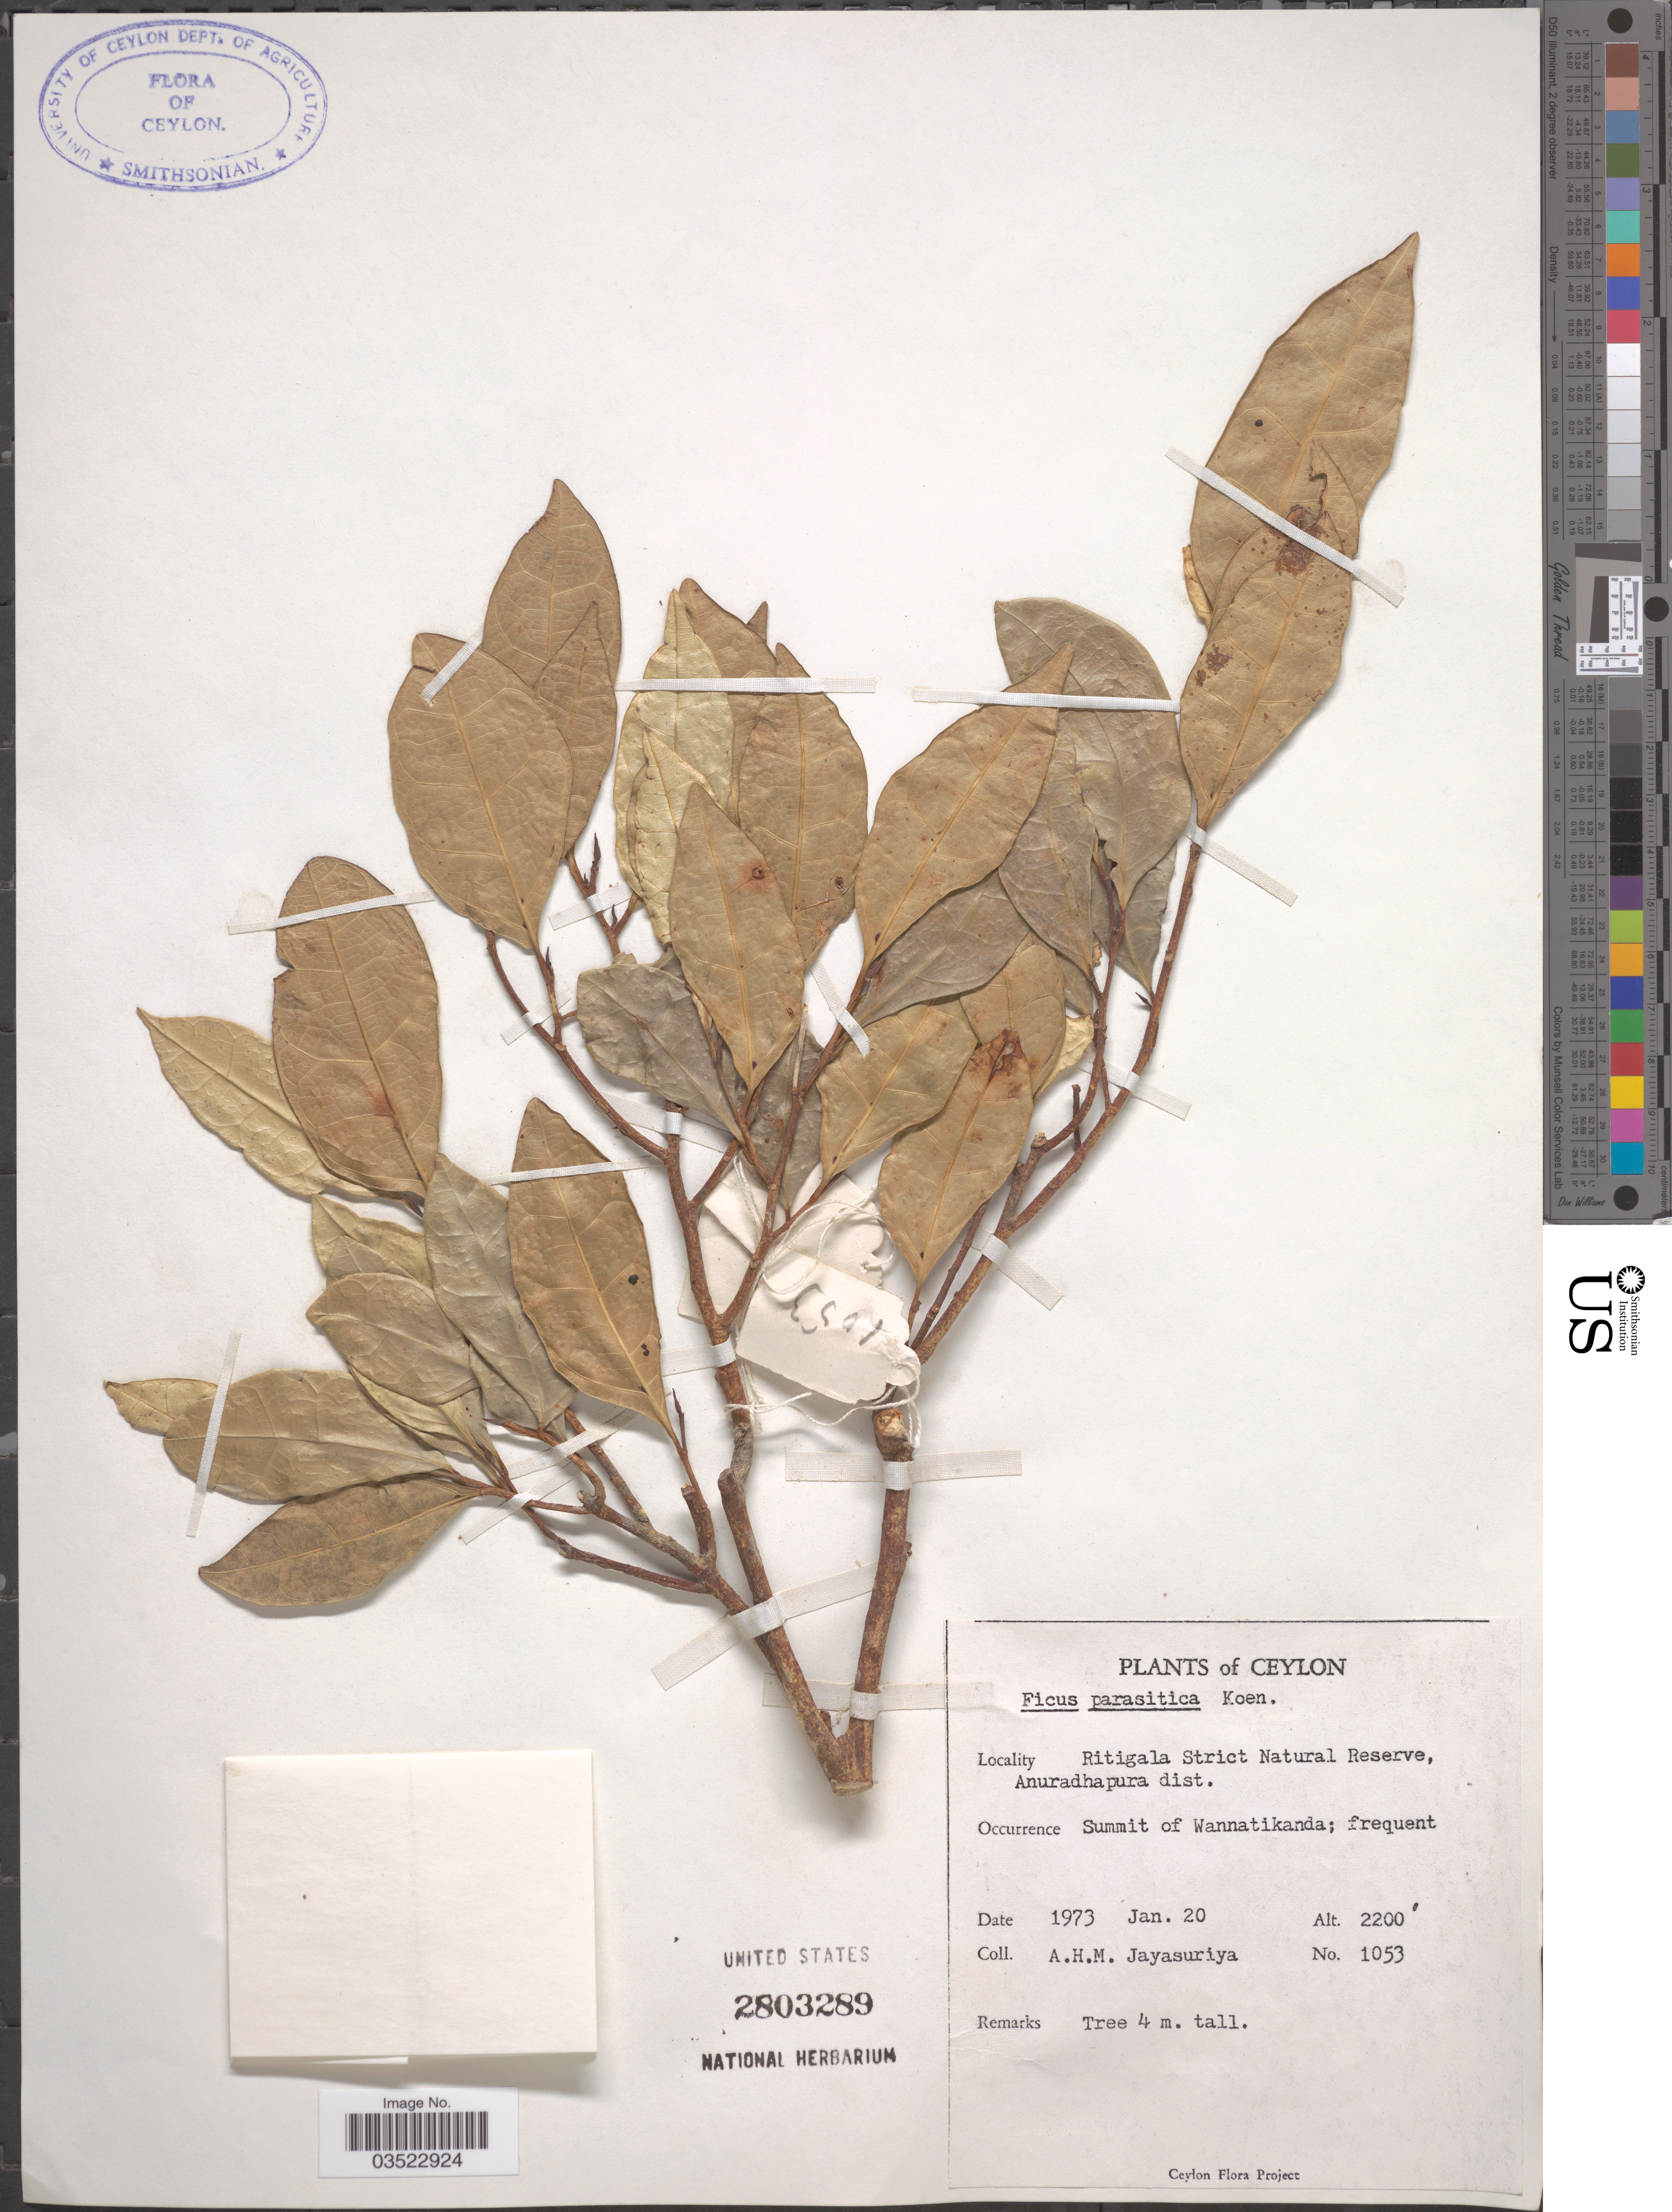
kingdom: Plantae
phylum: Tracheophyta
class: Magnoliopsida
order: Rosales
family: Moraceae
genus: Ficus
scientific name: Ficus tinctoria subsp. parasitica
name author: (J. Koenig ex Willd.) Corner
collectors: A. H. Jayasuriya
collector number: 1053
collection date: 1973-01-20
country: Sri Lanka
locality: Ceylon. Ritigala Strict Natural Reserve, Anuradhapura dist. Summit of Wannatikanda.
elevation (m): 671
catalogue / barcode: US 2803289